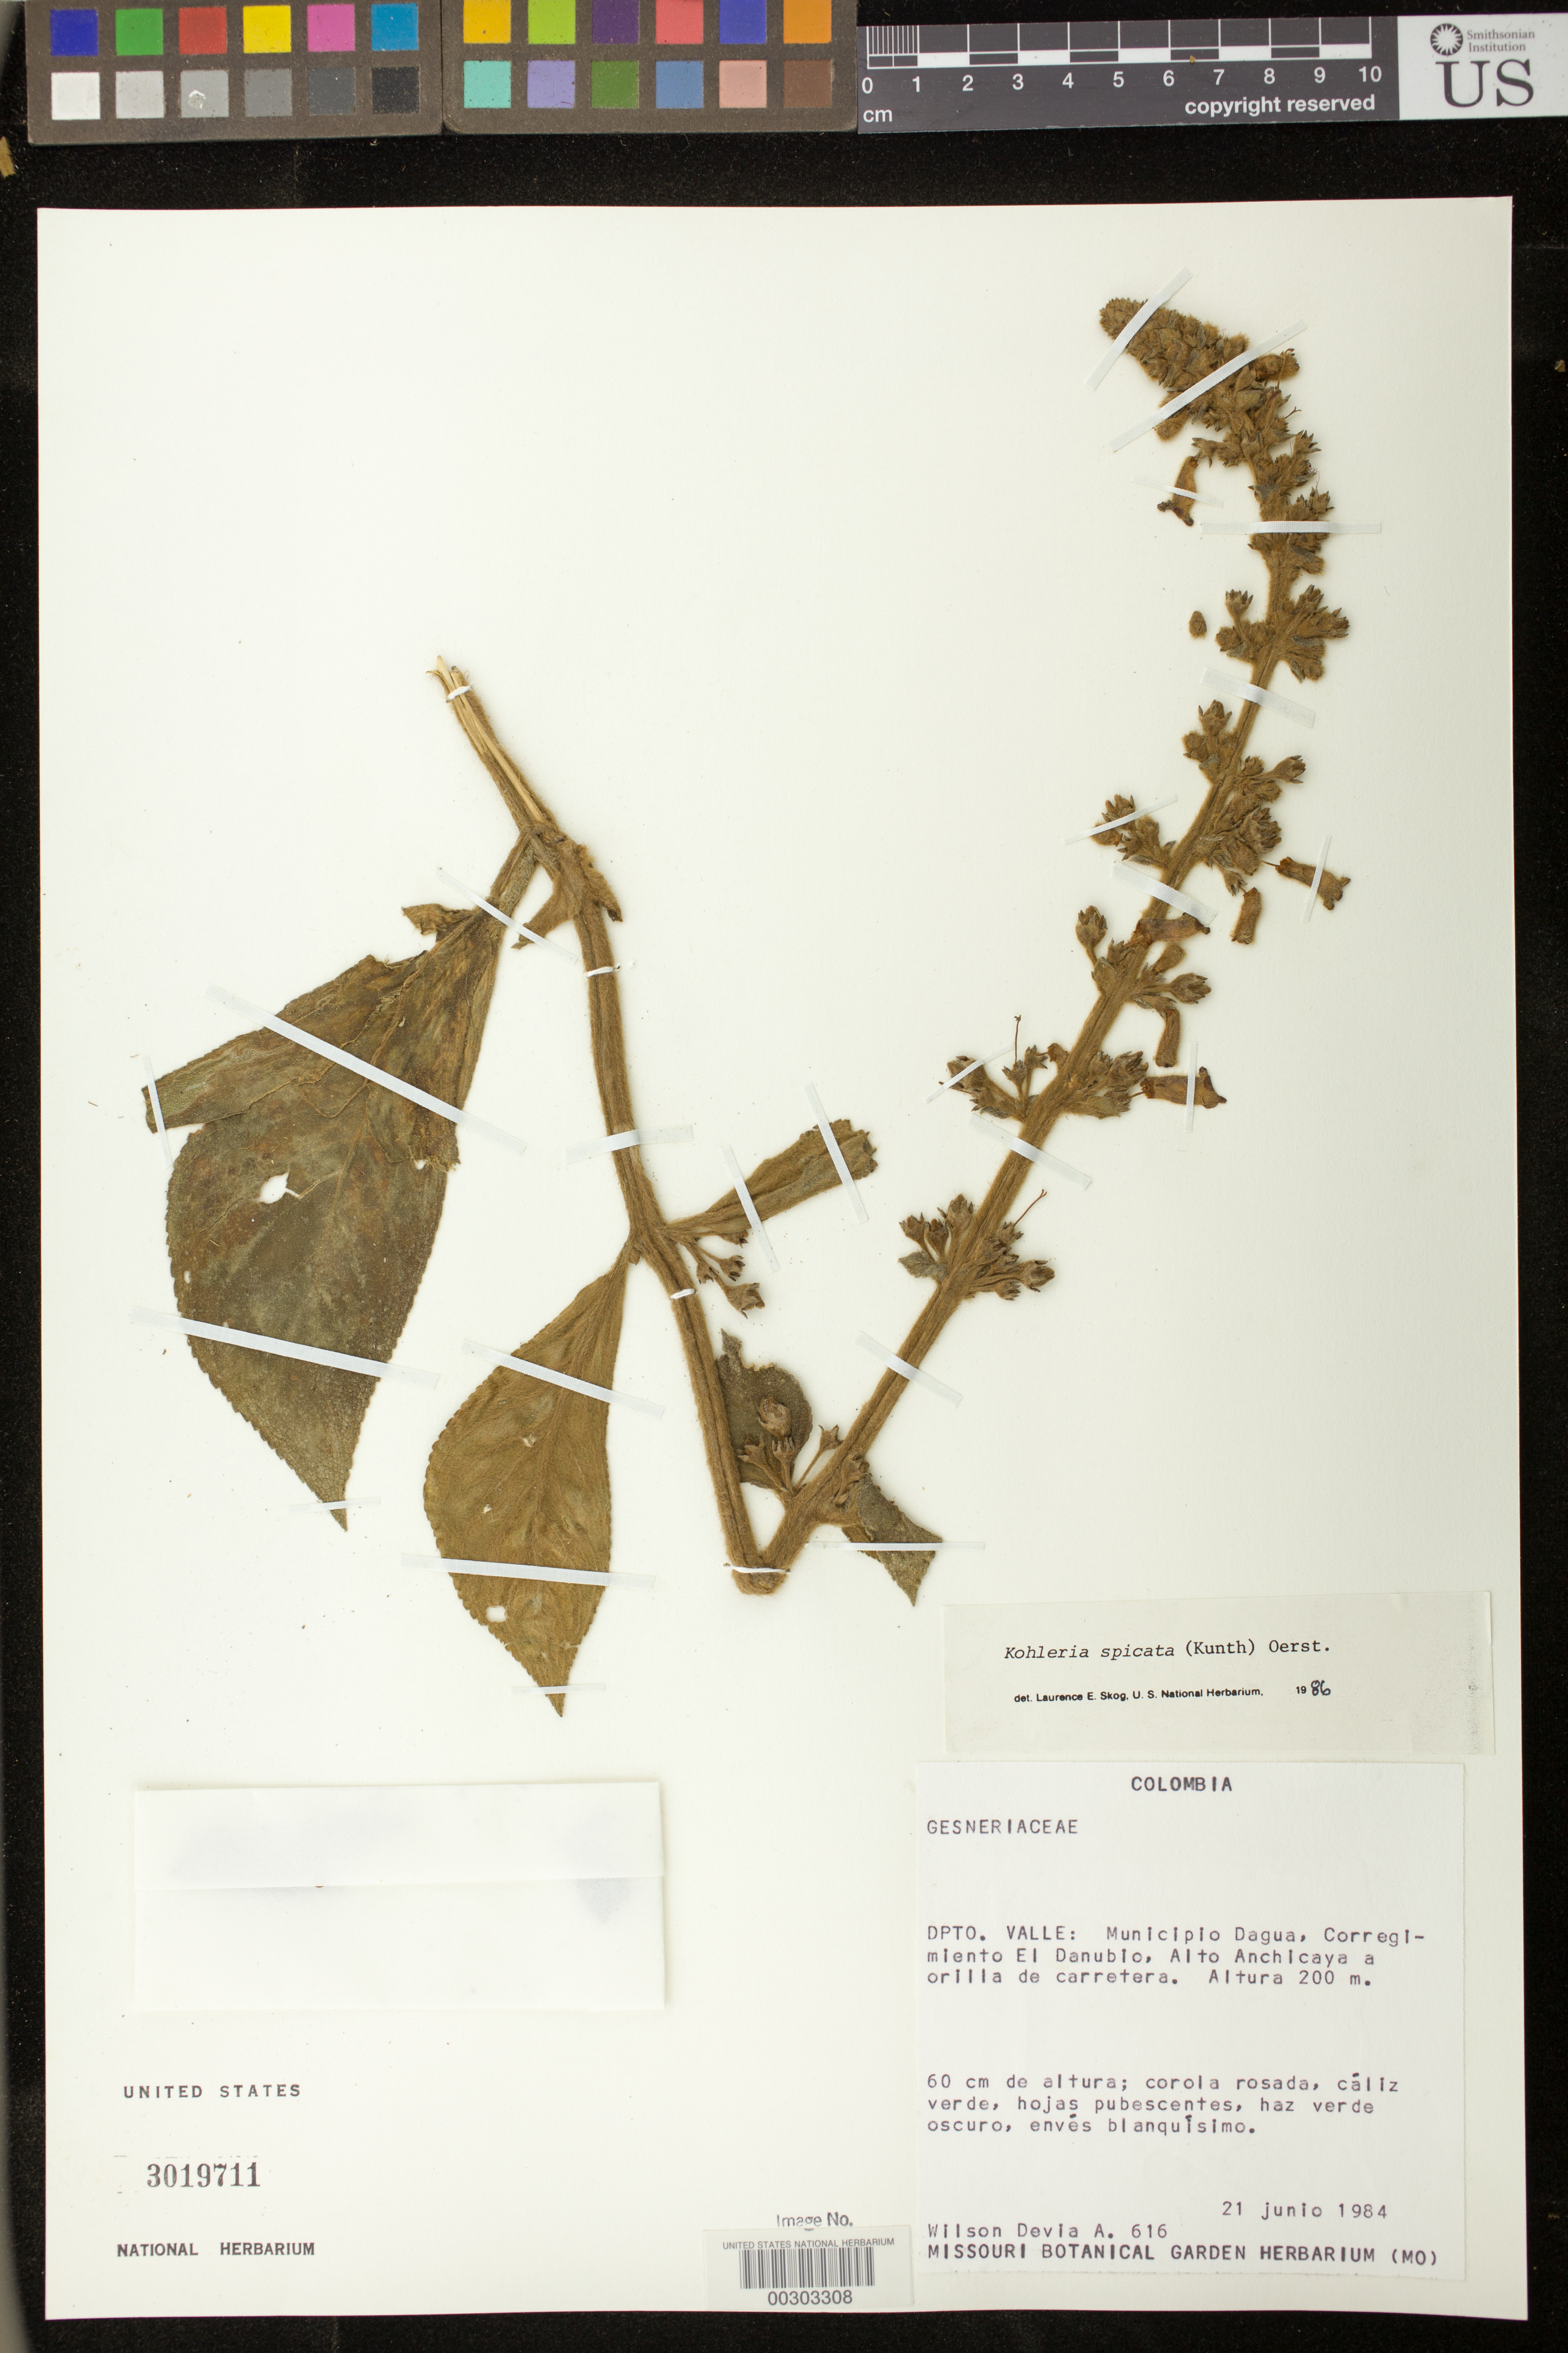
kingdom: Plantae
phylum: Tracheophyta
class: Magnoliopsida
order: Lamiales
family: Gesneriaceae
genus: Kohleria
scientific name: Kohleria spicata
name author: (Kunth) Oerst.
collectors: W. Devia A.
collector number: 616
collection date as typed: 21 Jun 1984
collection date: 1984-06-21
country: Colombia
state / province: Valle del Cauca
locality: Mun. of Dagua, corregimiento El Danubio, Alto Anchicaya to roadside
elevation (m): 200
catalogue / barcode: US 3019711